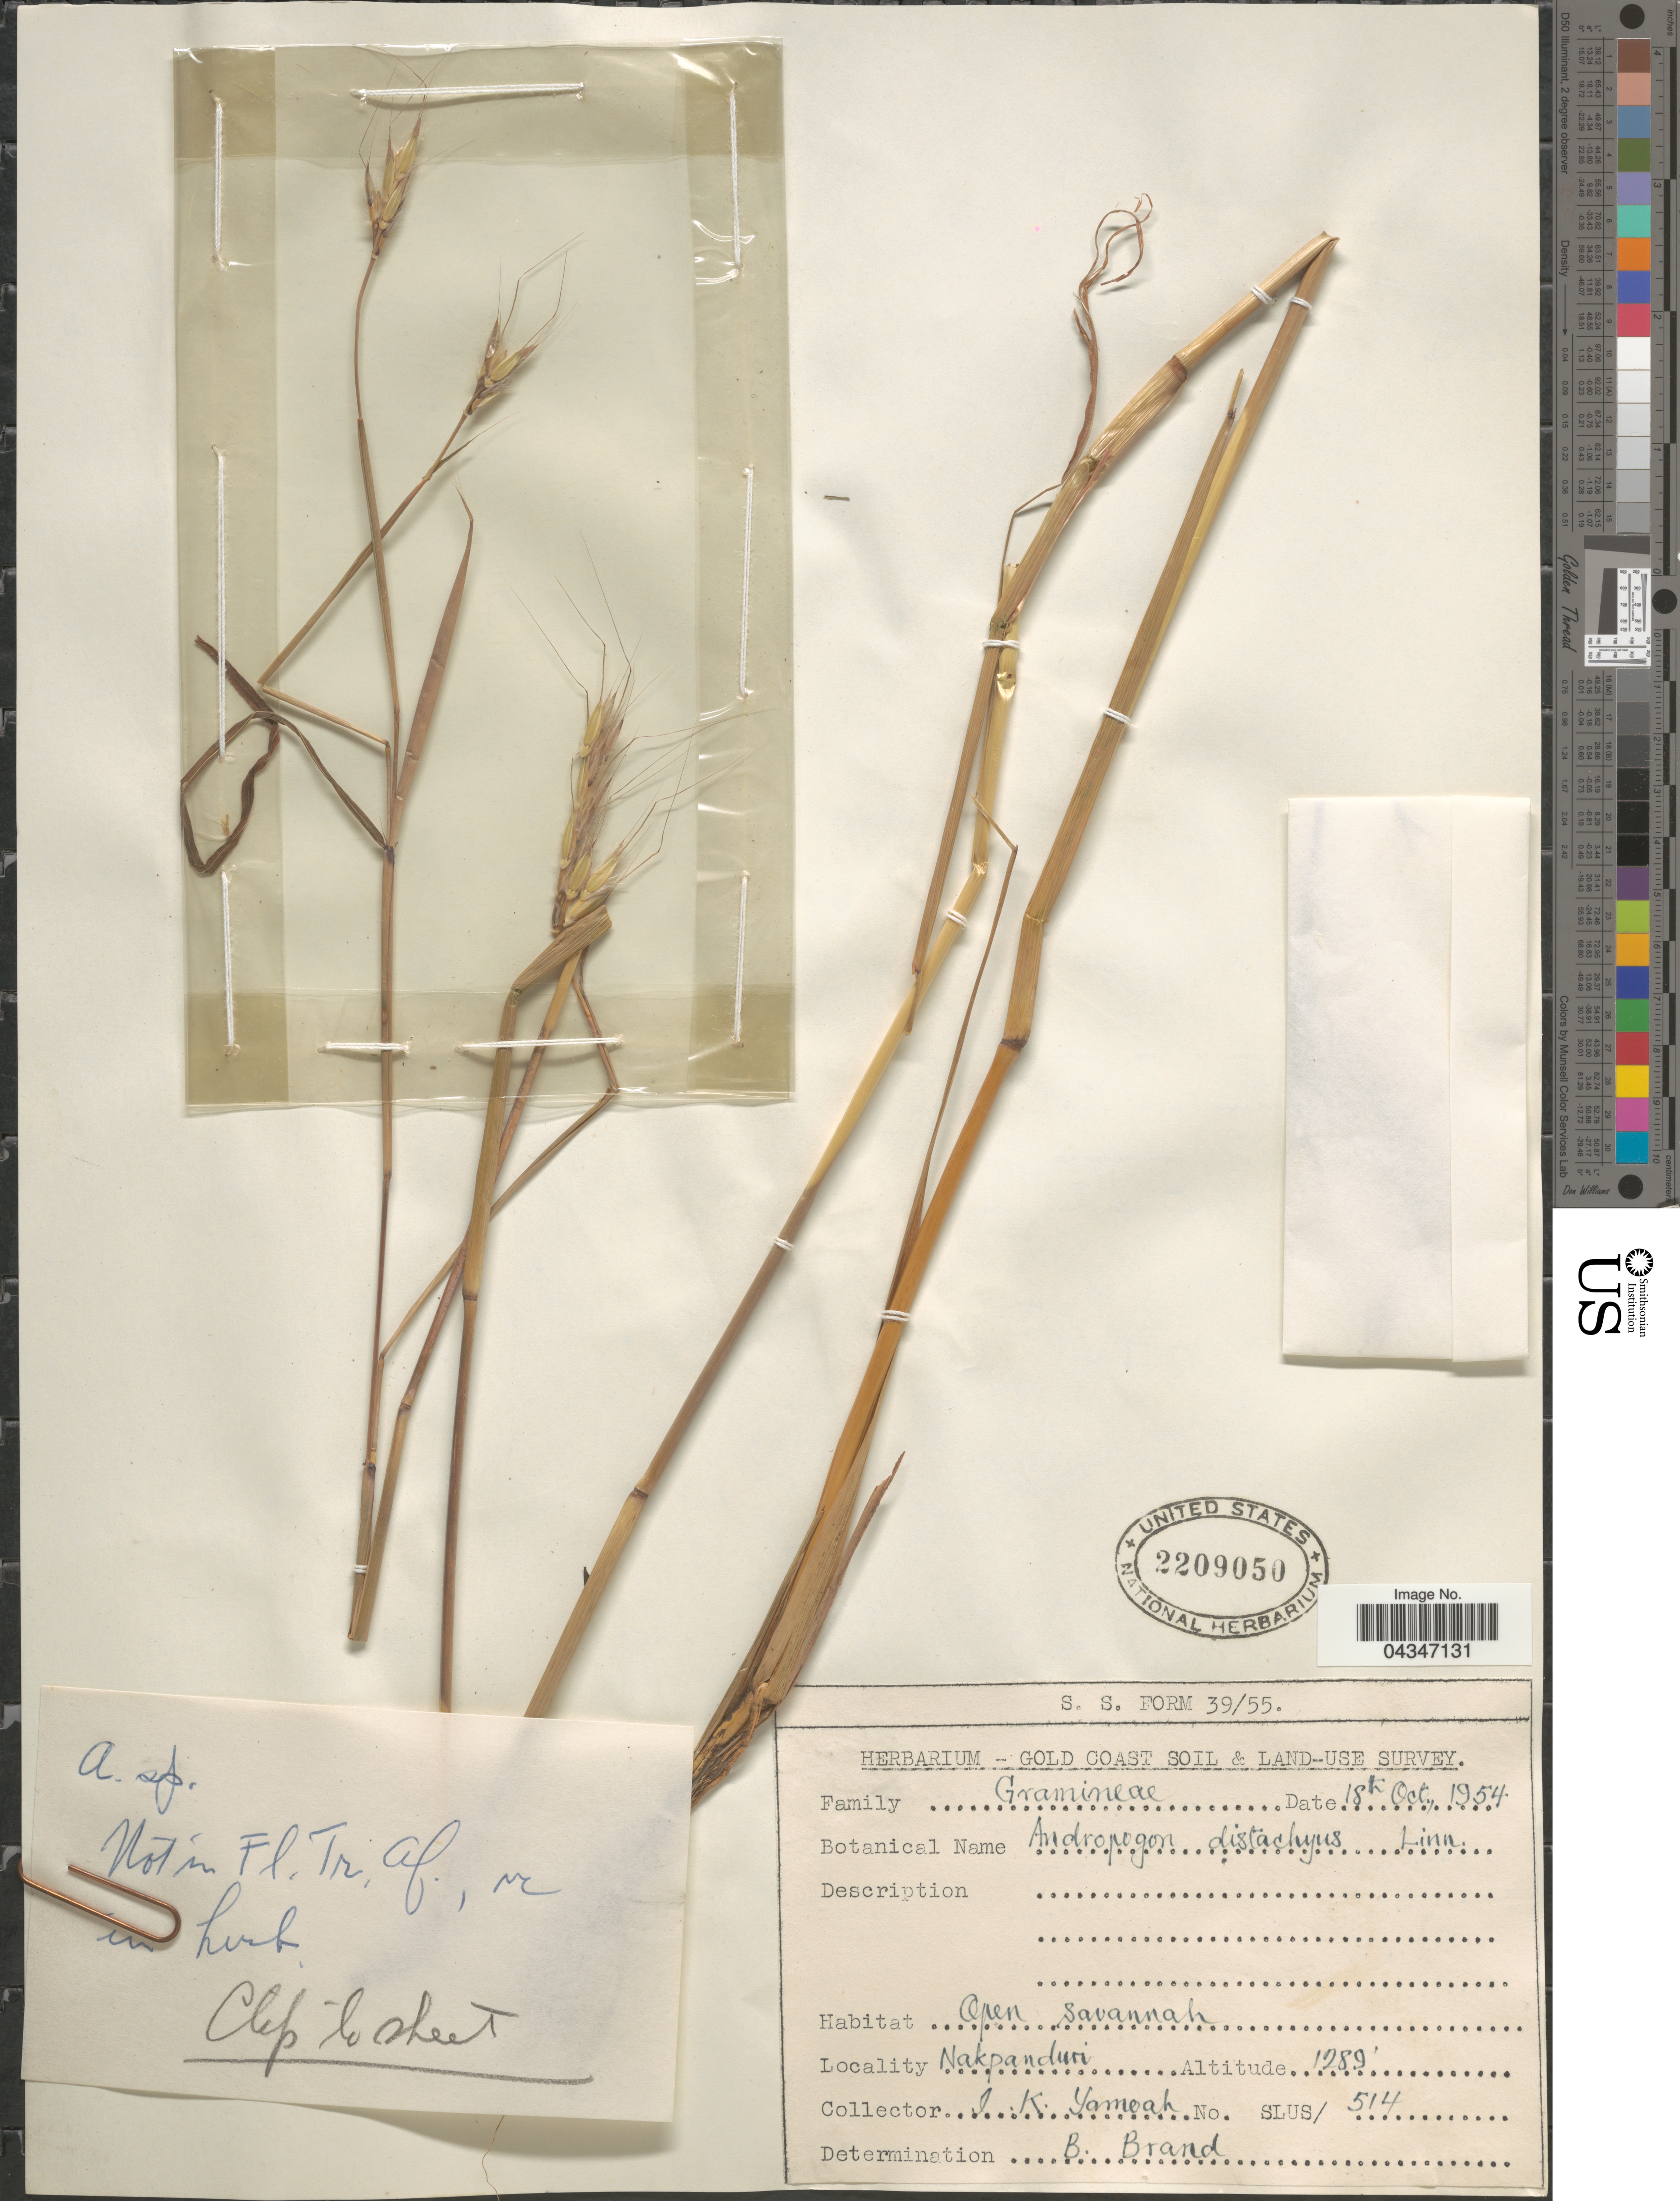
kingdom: Plantae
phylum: Tracheophyta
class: Liliopsida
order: Poales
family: Poaceae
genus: Andropogon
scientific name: Andropogon distachyos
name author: L.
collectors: I. Yamoah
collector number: SLUS/514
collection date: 1954-10-18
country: Ghana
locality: Gold Coast Soil & Land-use Survey. Nakpanduri.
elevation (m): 393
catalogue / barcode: US 2209050